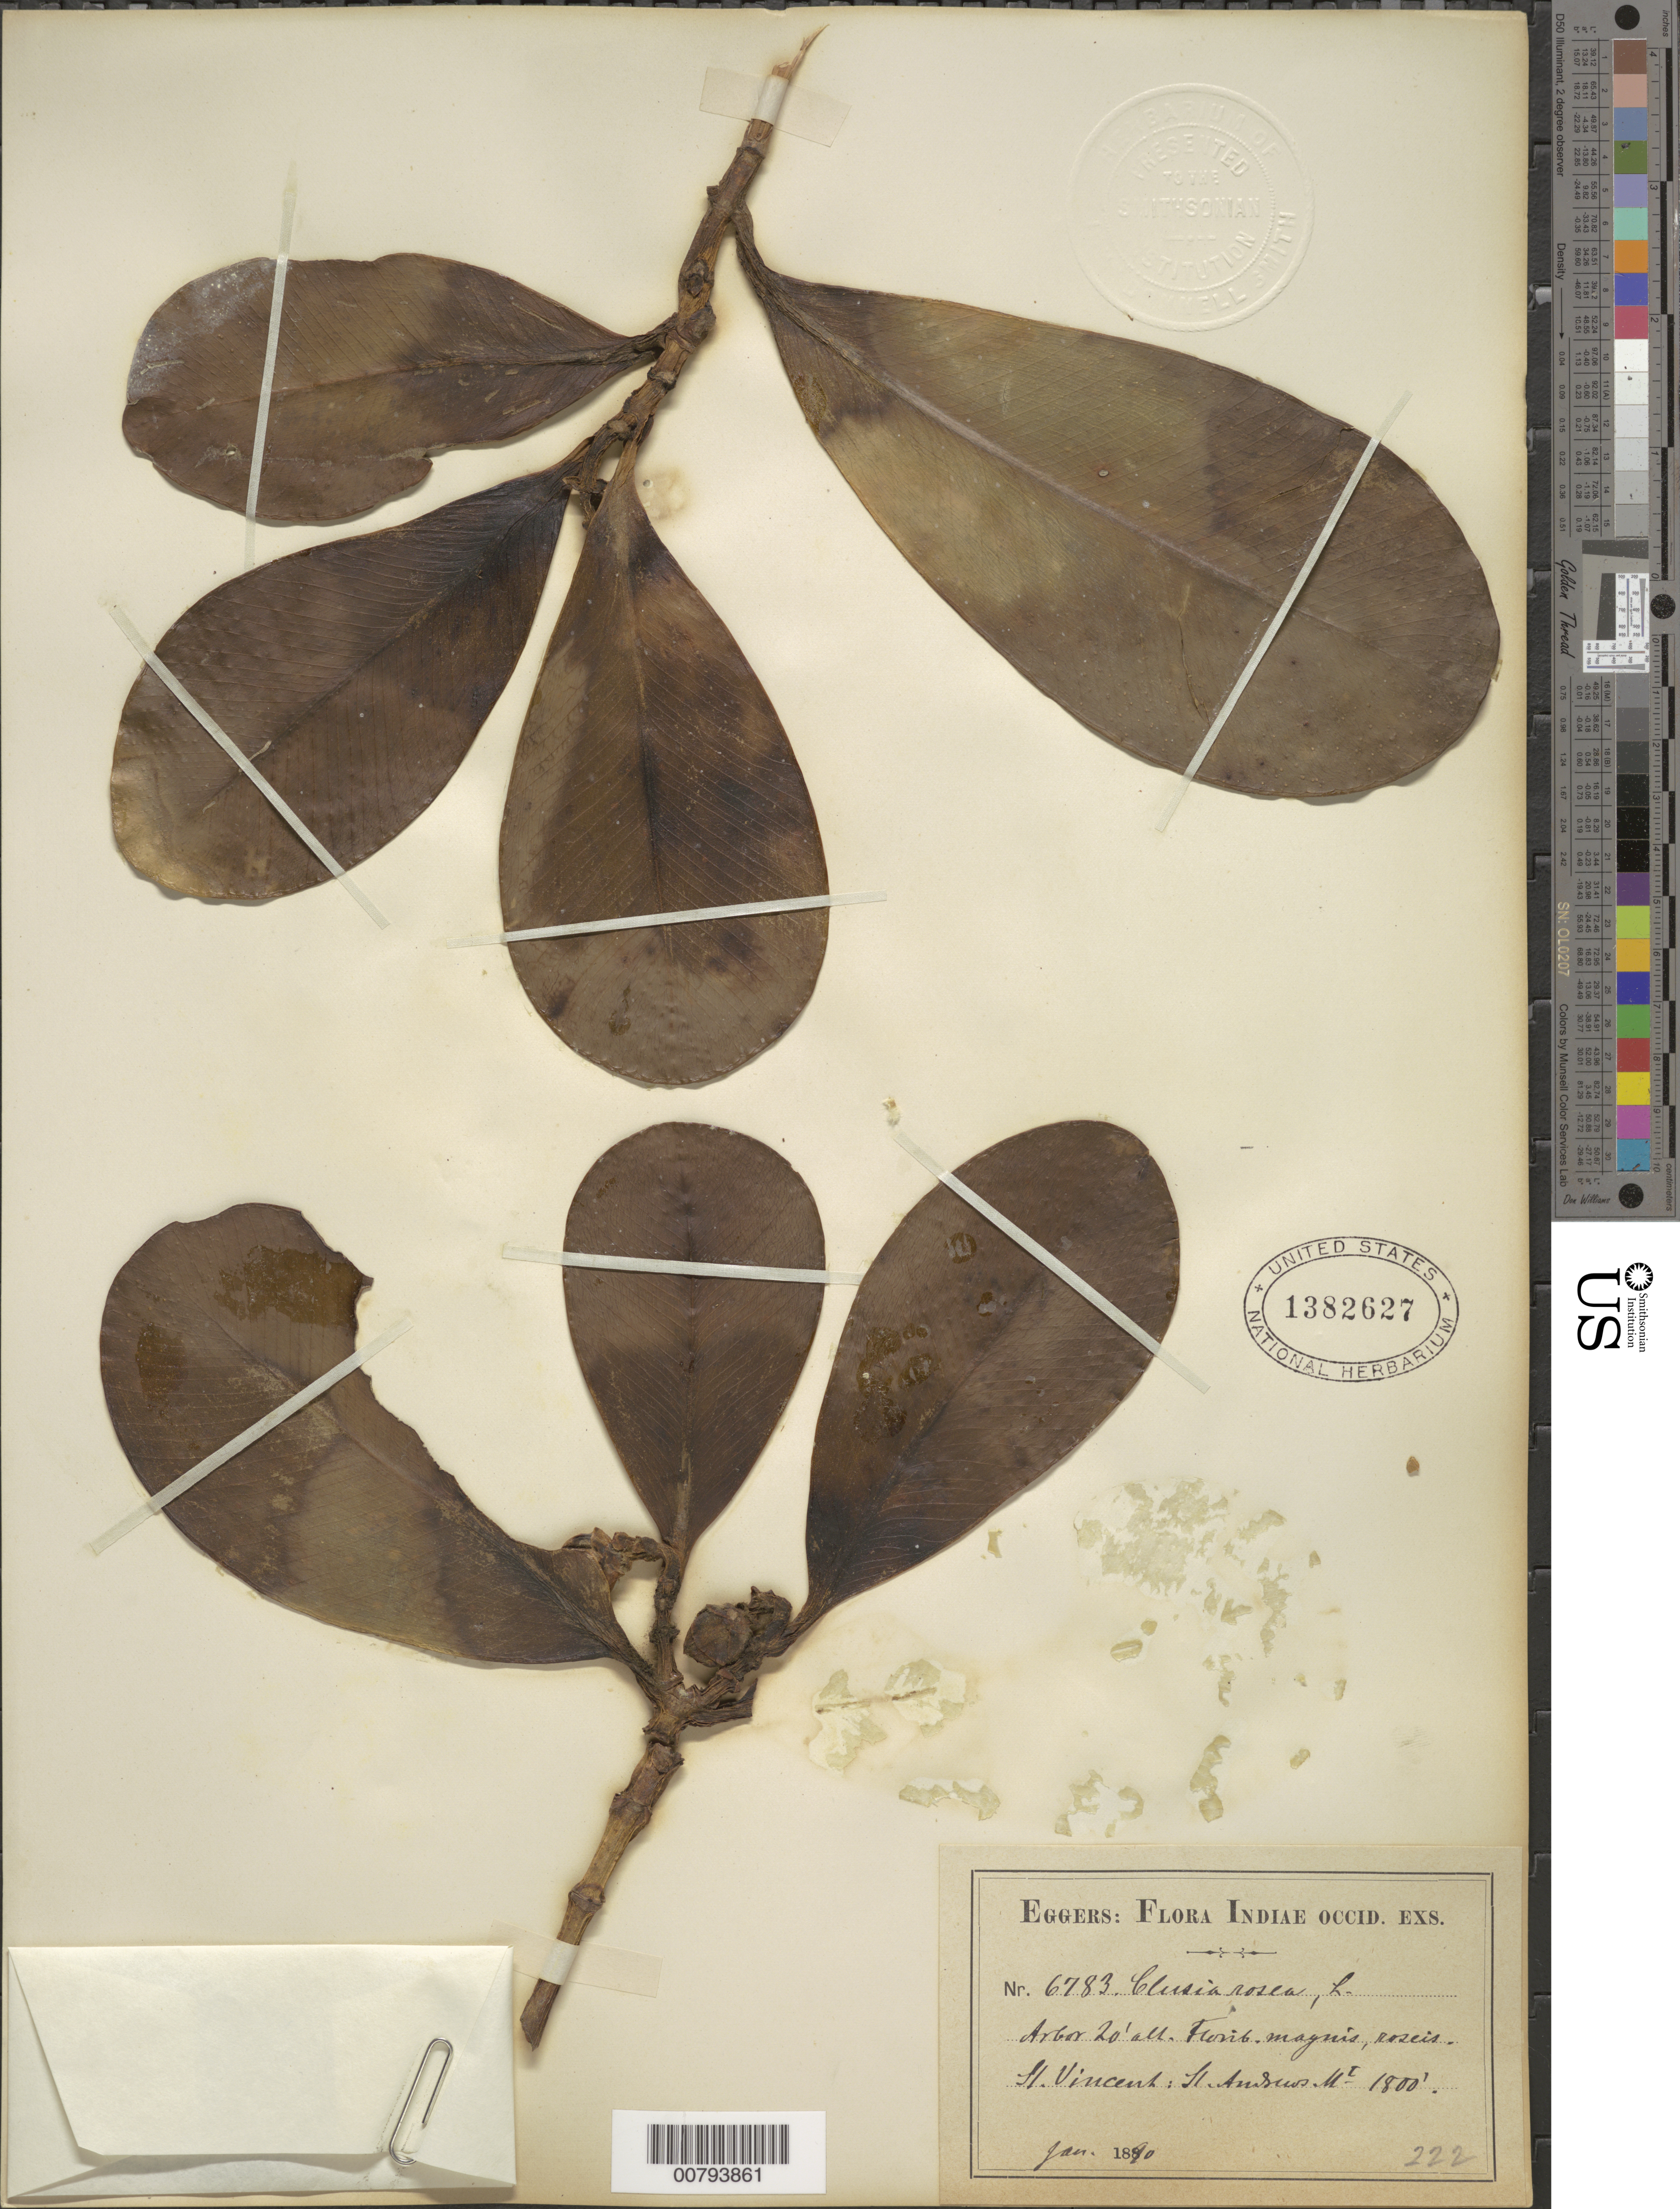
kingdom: Plantae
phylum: Tracheophyta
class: Magnoliopsida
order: Malpighiales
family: Clusiaceae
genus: Clusia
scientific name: Clusia rosea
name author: Jacq.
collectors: H. F. A. von Eggers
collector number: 6783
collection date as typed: Jan 1890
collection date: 1890-01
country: St. Vincent - Grenadines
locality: St. Andrews Mt.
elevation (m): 549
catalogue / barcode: US 1382627